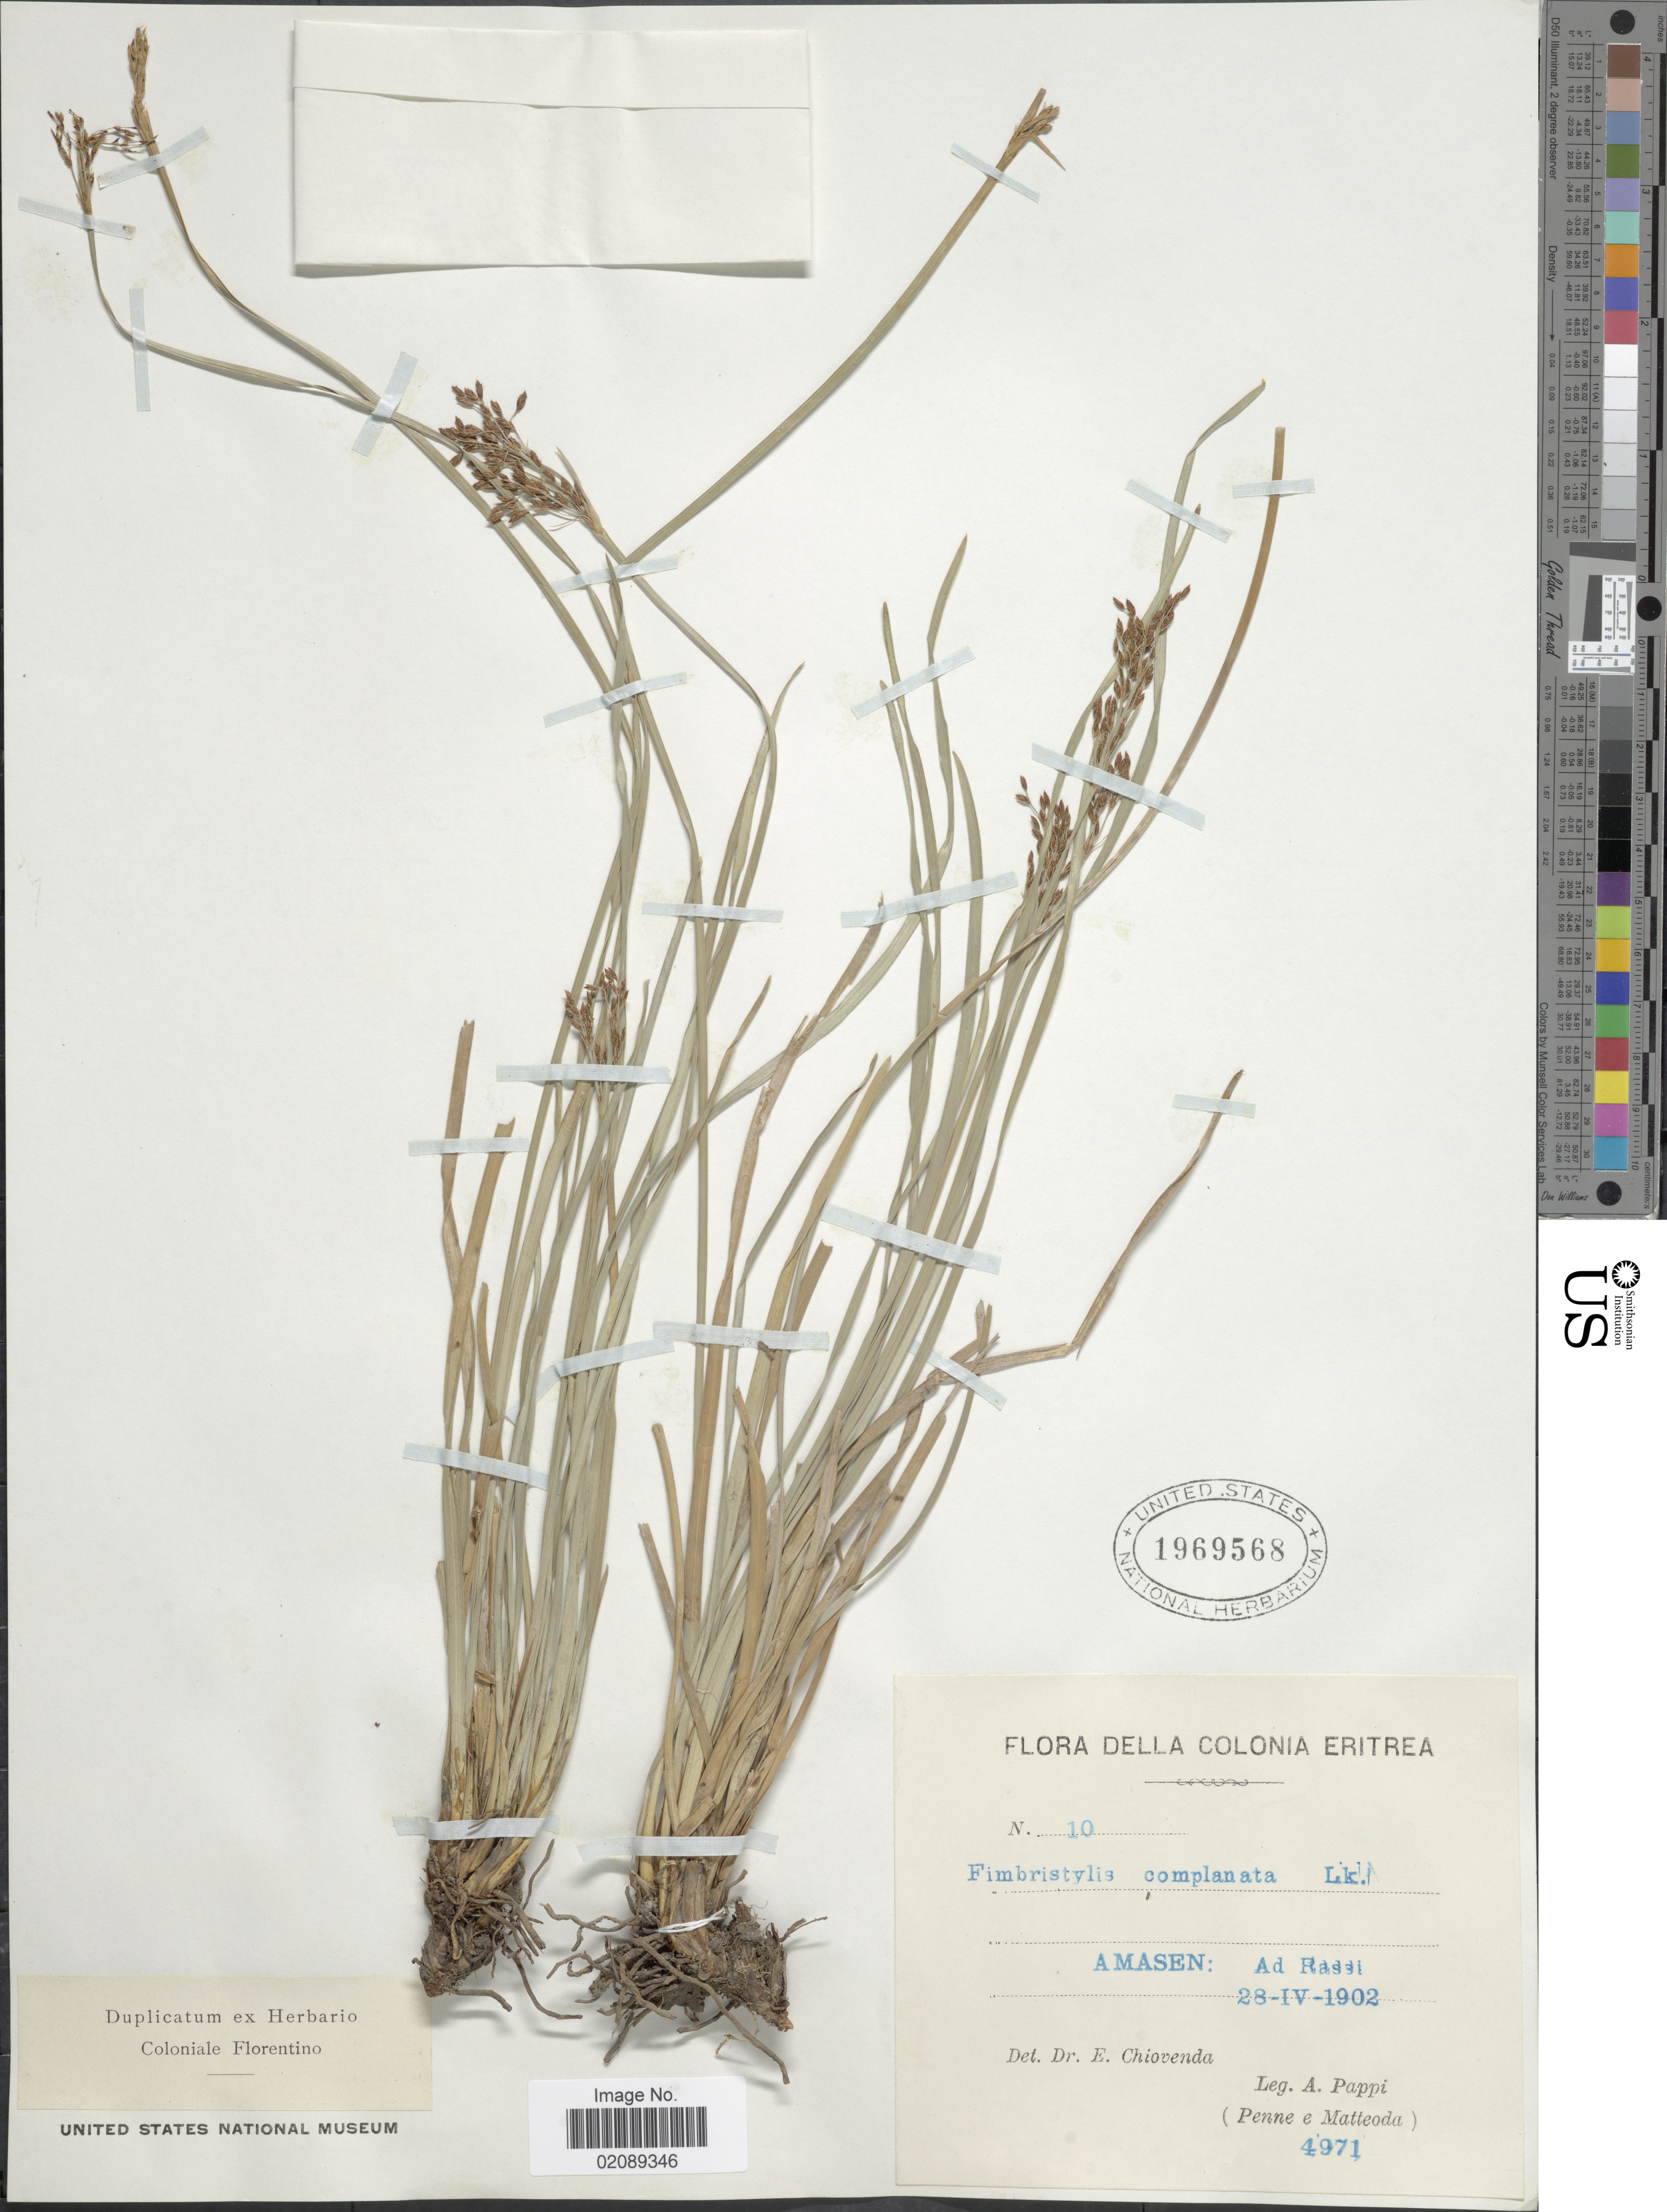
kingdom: Plantae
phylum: Tracheophyta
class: Liliopsida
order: Poales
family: Cyperaceae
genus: Fimbristylis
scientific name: Fimbristylis complanata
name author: (Retz.) Link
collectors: A. Pappi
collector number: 4971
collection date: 1902-04-28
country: Eritrea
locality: Colonia Eritrea. Amasen: Ad Rassi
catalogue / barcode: US 1969568